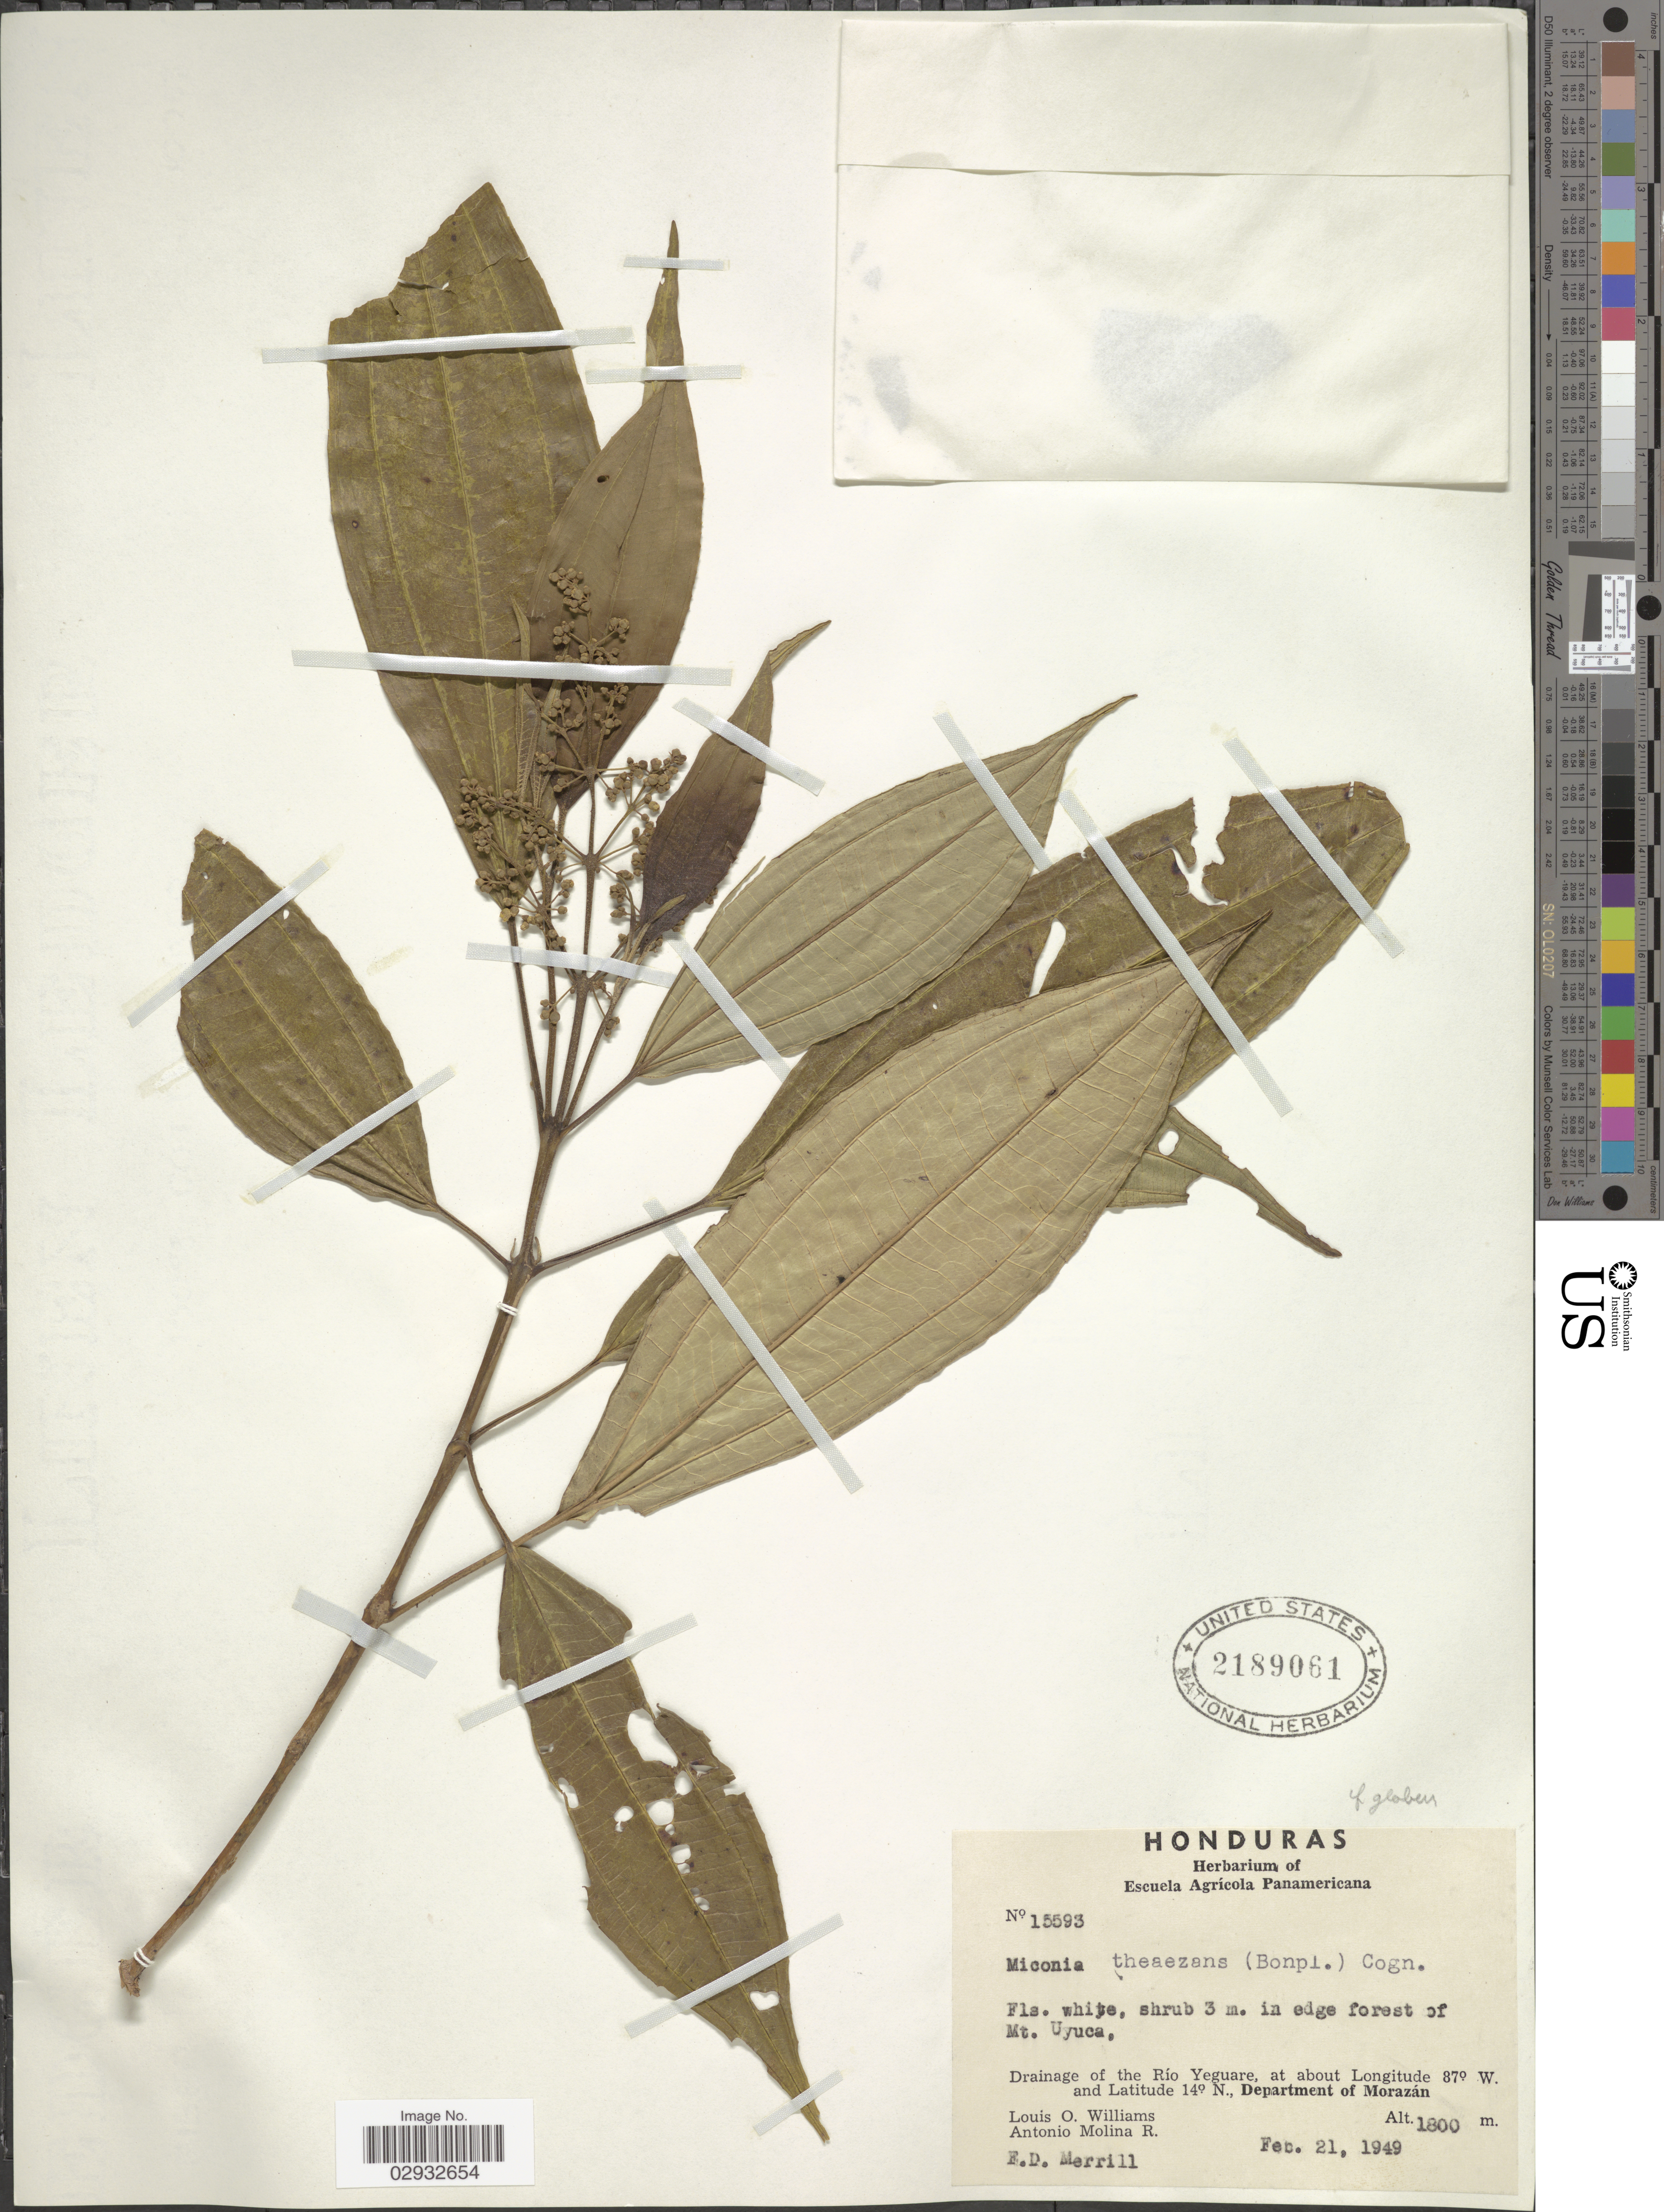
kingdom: Plantae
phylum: Tracheophyta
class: Magnoliopsida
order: Myrtales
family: Melastomataceae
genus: Miconia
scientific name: Miconia glaberrima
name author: (Schltdl.) Naudin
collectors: L. O. Williams, A. Molina R. & E. D. Merrill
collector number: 15593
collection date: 1949-02-21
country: Honduras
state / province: Fco. Morazán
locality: In edge forest of Mt. Uyuca, Drainage of the Río Yeguare, Department of Morazán.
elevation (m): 1800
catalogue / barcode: US 2189061